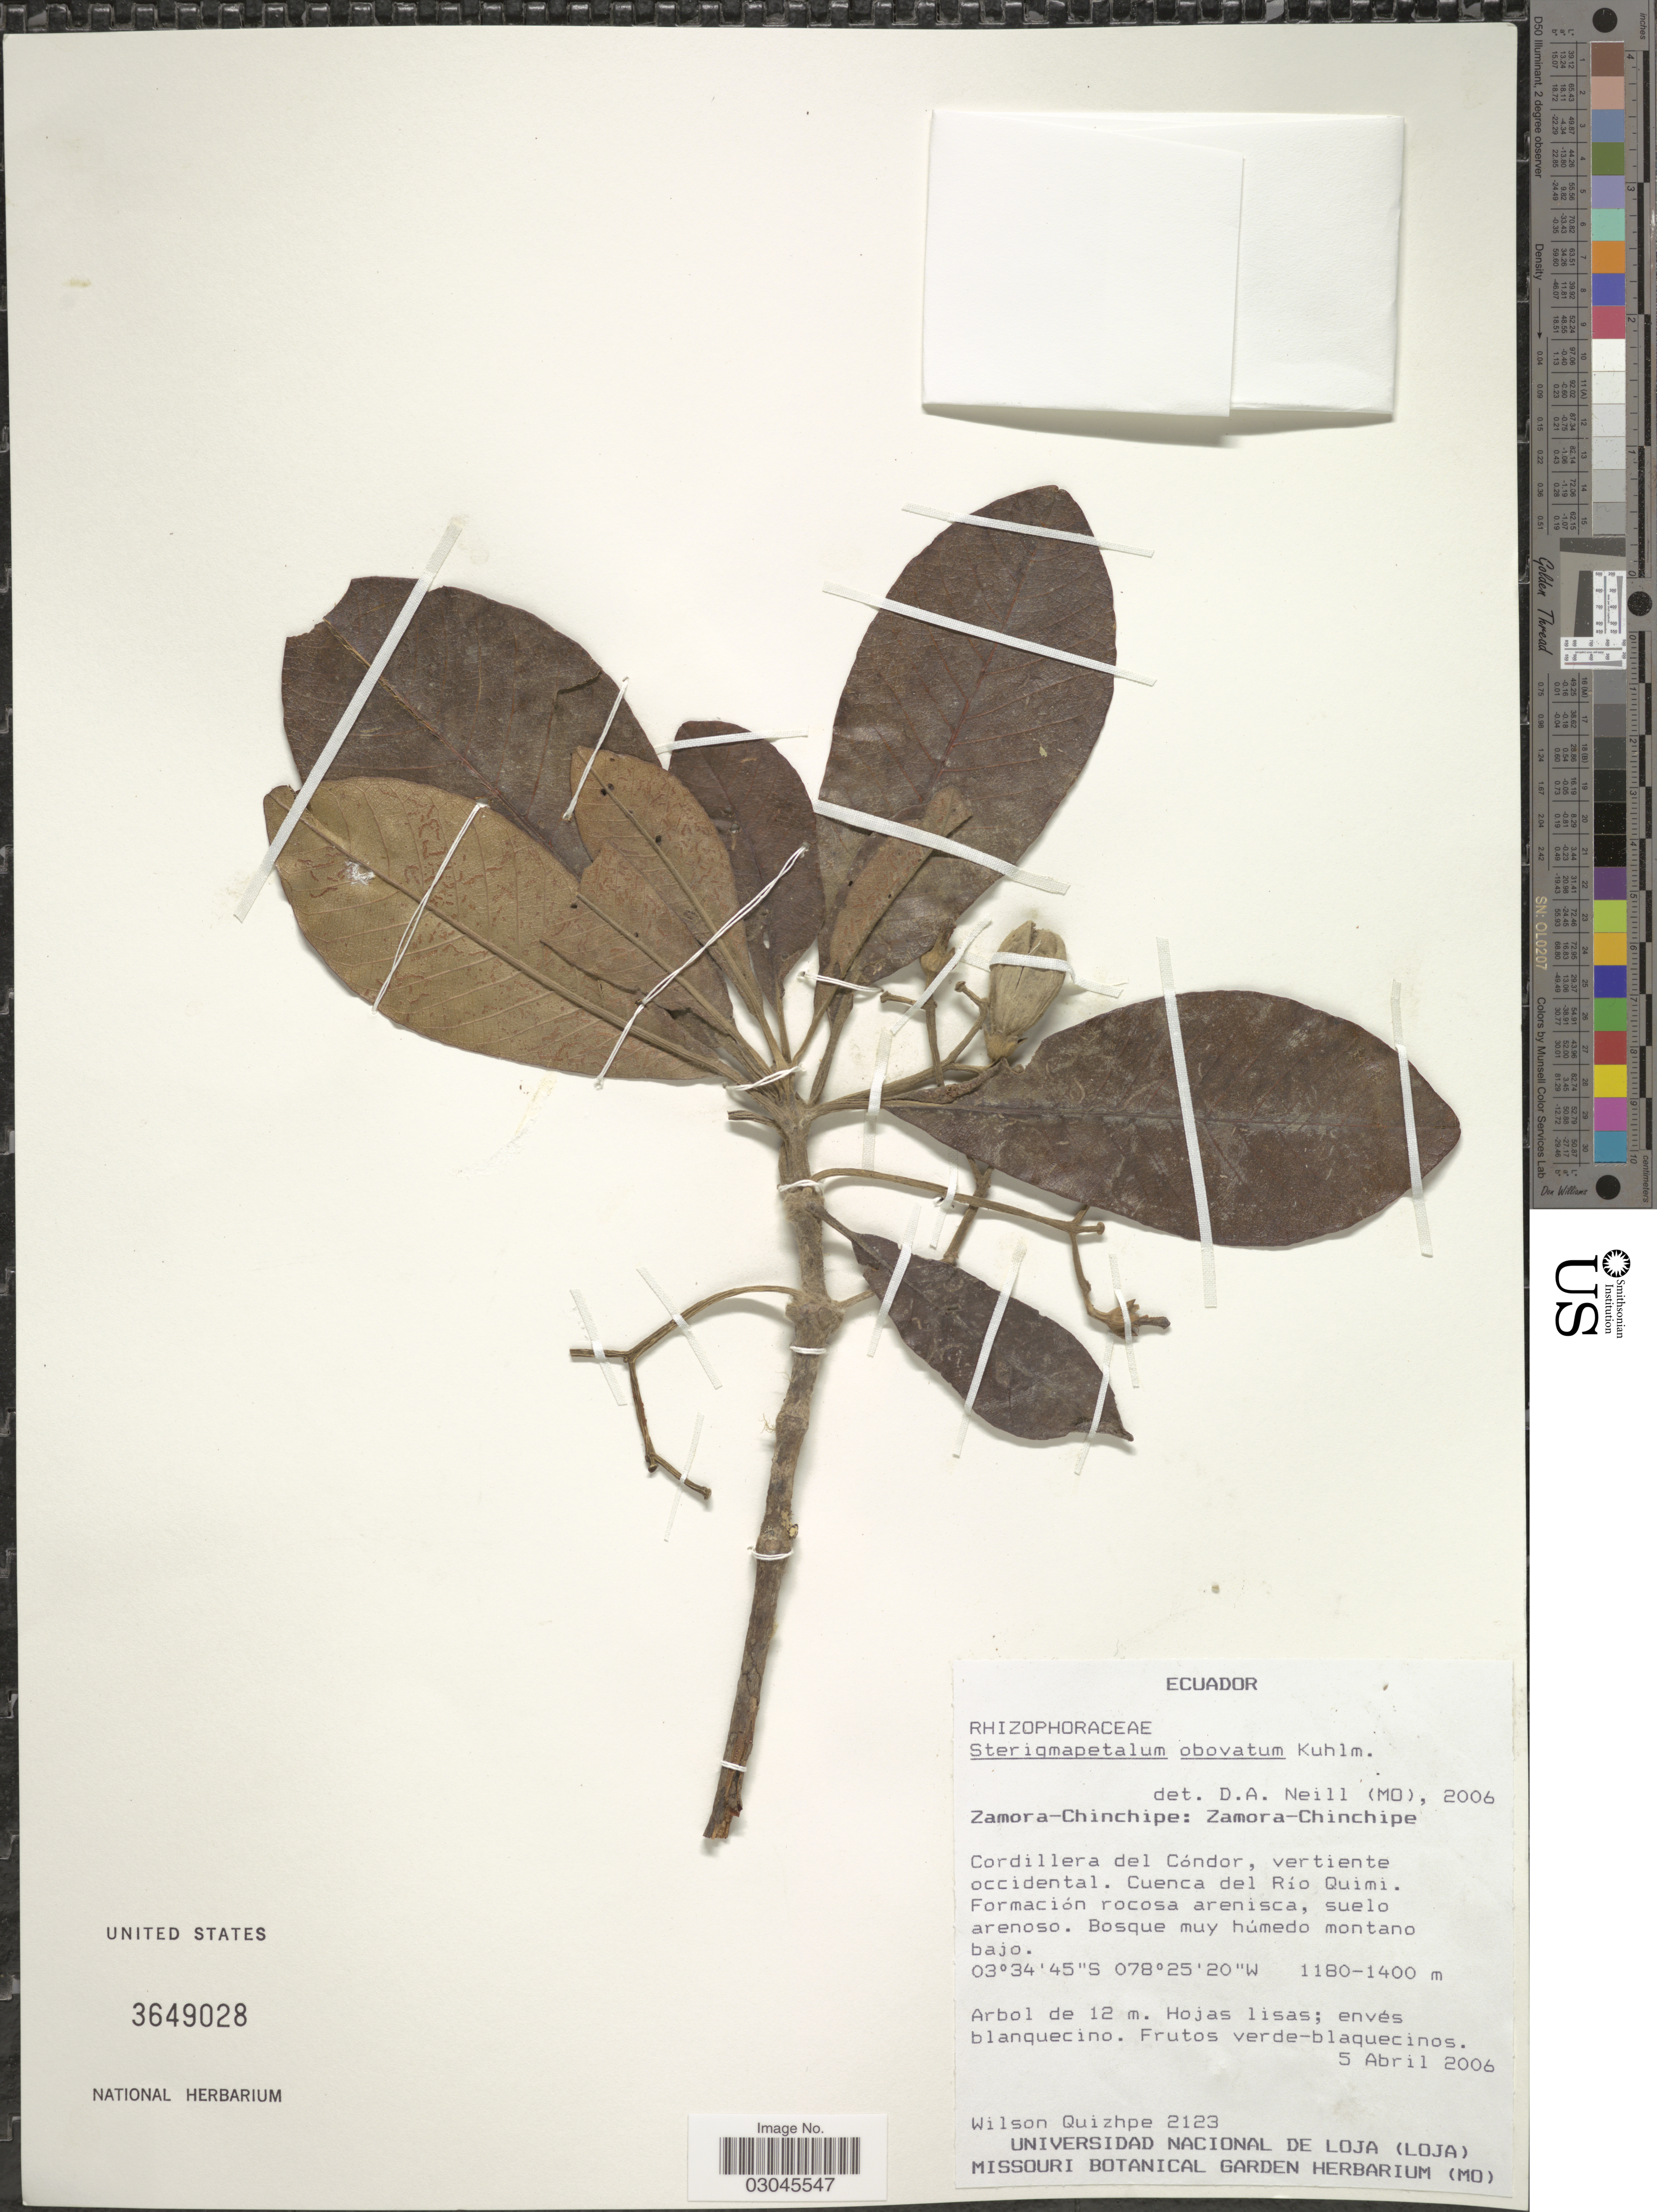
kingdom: Plantae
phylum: Tracheophyta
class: Magnoliopsida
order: Malpighiales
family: Rhizophoraceae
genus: Sterigmapetalum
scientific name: Sterigmapetalum obovatum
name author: Kuhlm.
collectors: W. Quizhpe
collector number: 2123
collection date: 2006-04-05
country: Ecuador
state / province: Zamora-Chinchipe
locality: Zamora-Chinchipe. Cordillera del Cóndor, vertiente occidental. Cuenca del Río Quimi.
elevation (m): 1180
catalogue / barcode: US 3649028